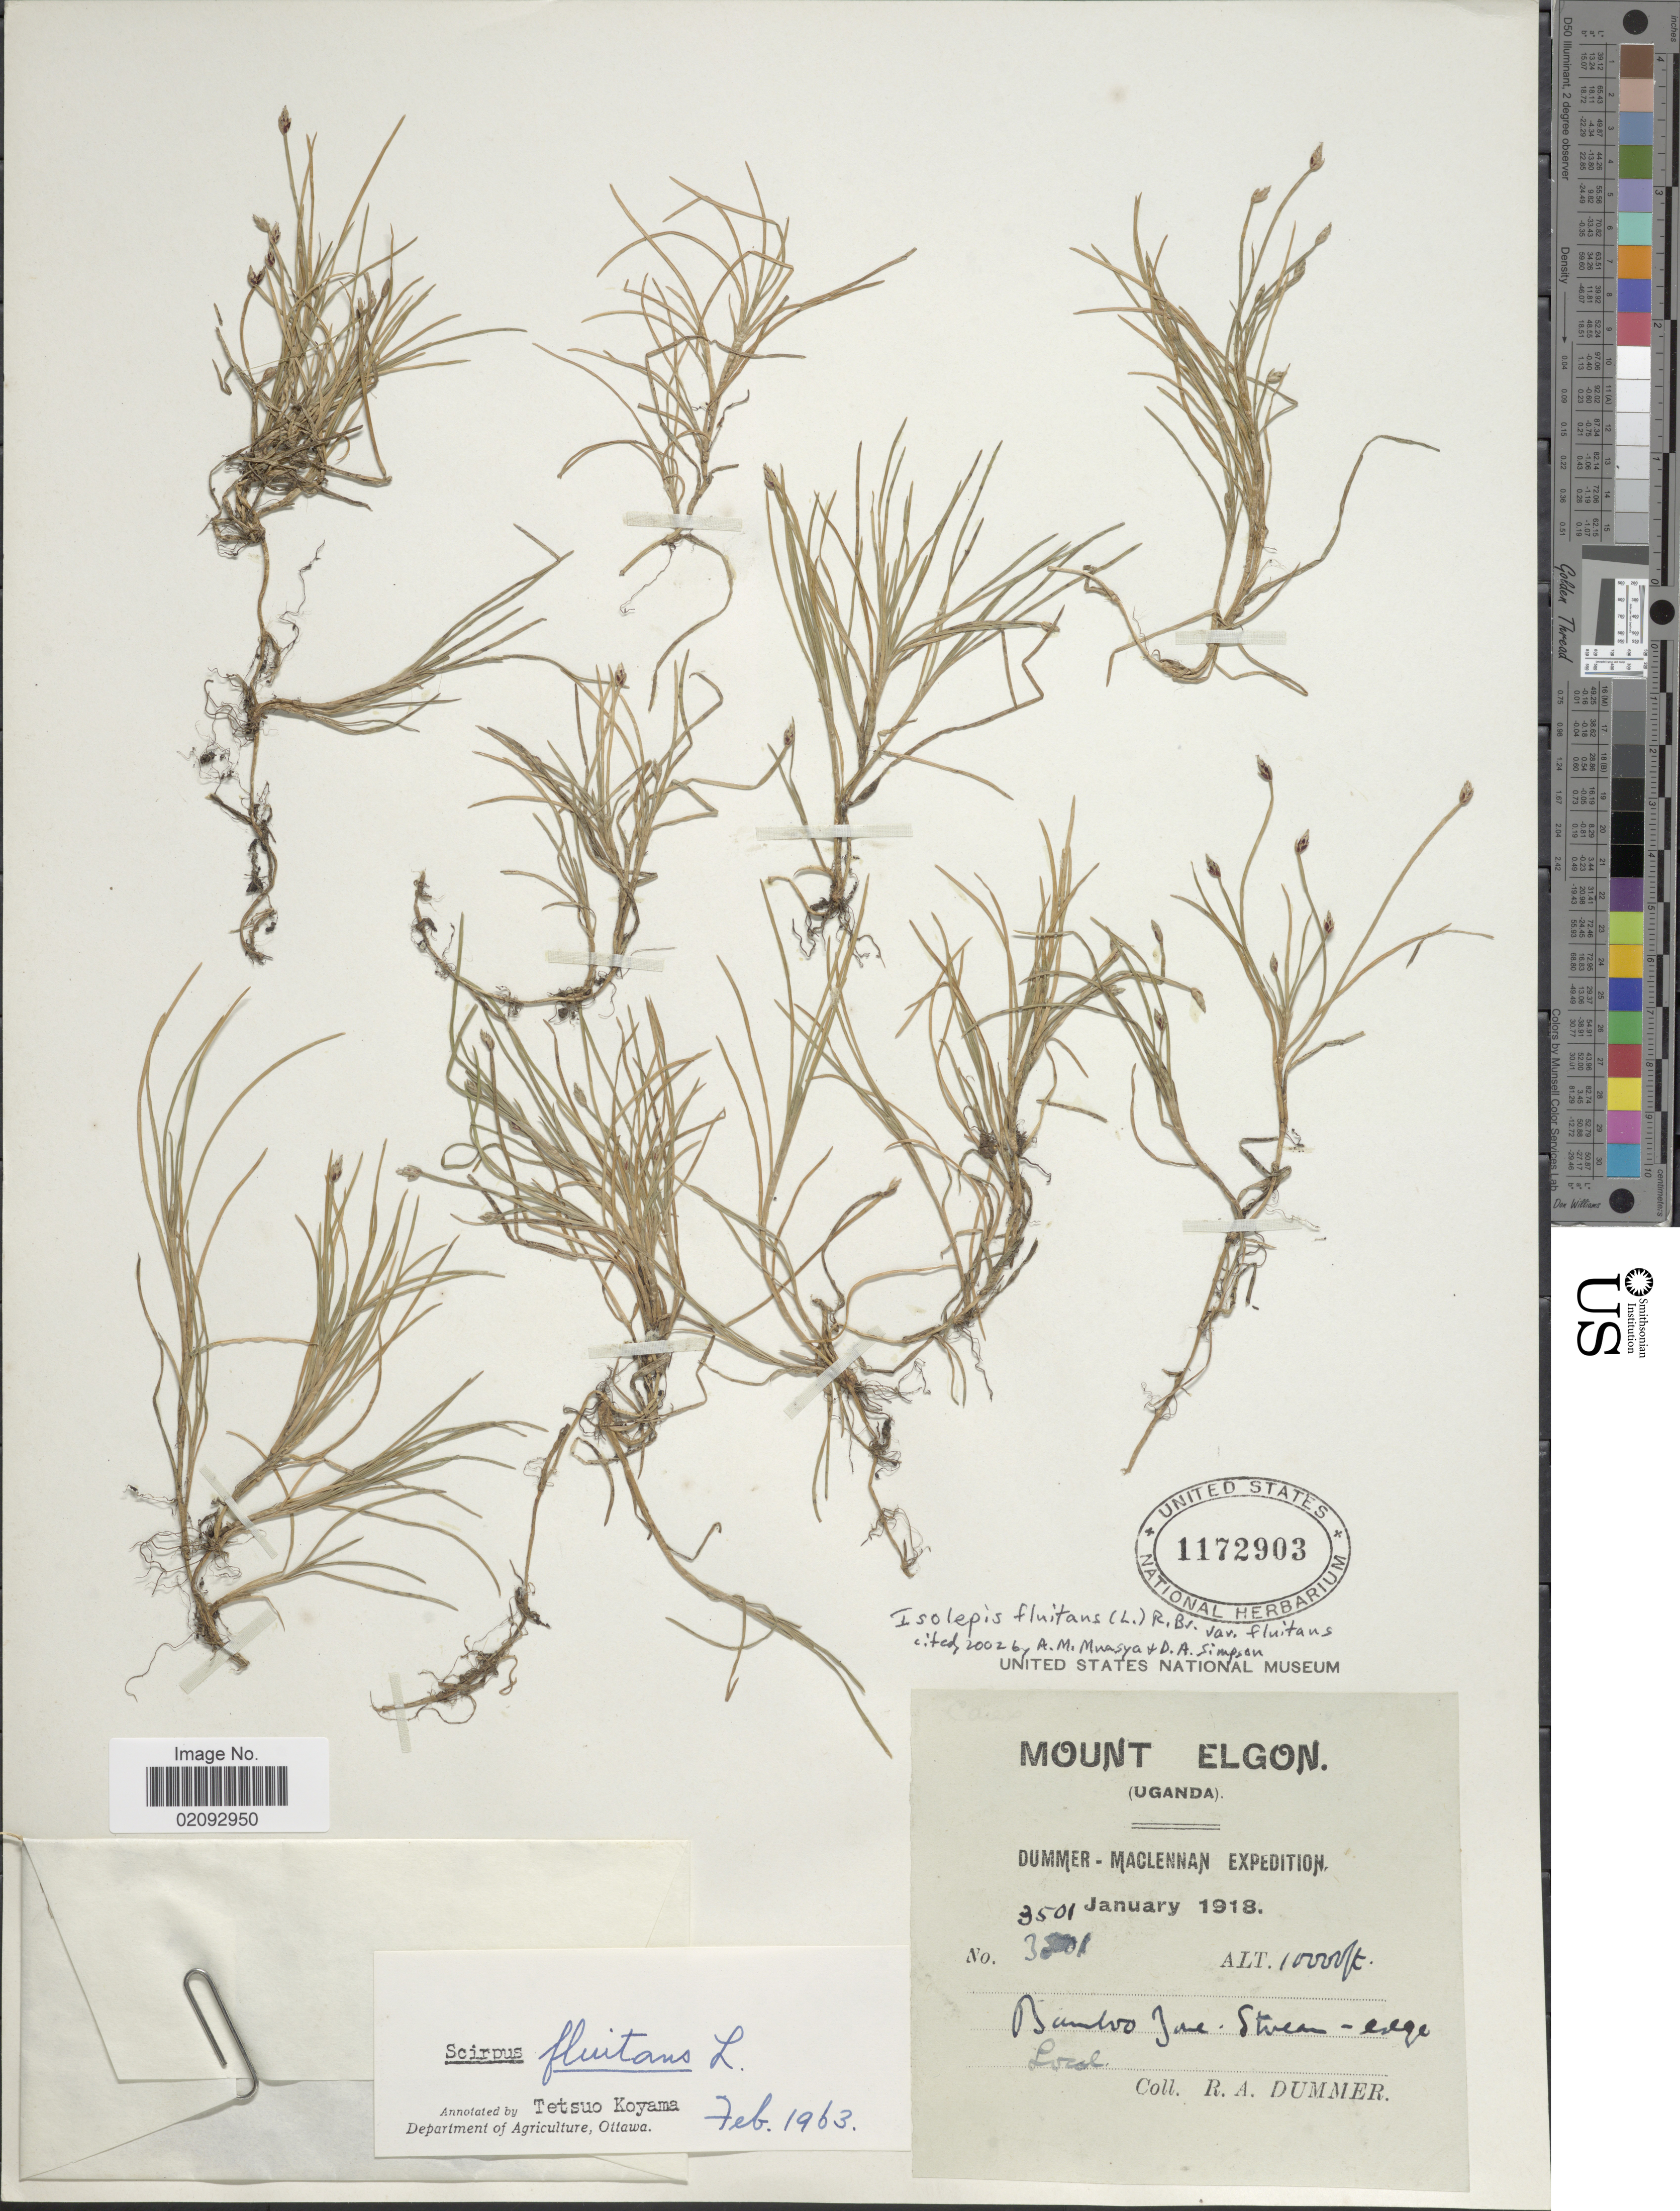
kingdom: Plantae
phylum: Tracheophyta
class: Liliopsida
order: Poales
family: Cyperaceae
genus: Isolepis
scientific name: Isolepis fluitans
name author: (L.) R. Br.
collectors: R. Dümmer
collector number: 3501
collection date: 1918-01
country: Uganda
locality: Mount Elgon, bamboo Zone, Stream - edge, Local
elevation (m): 305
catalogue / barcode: US 1172903